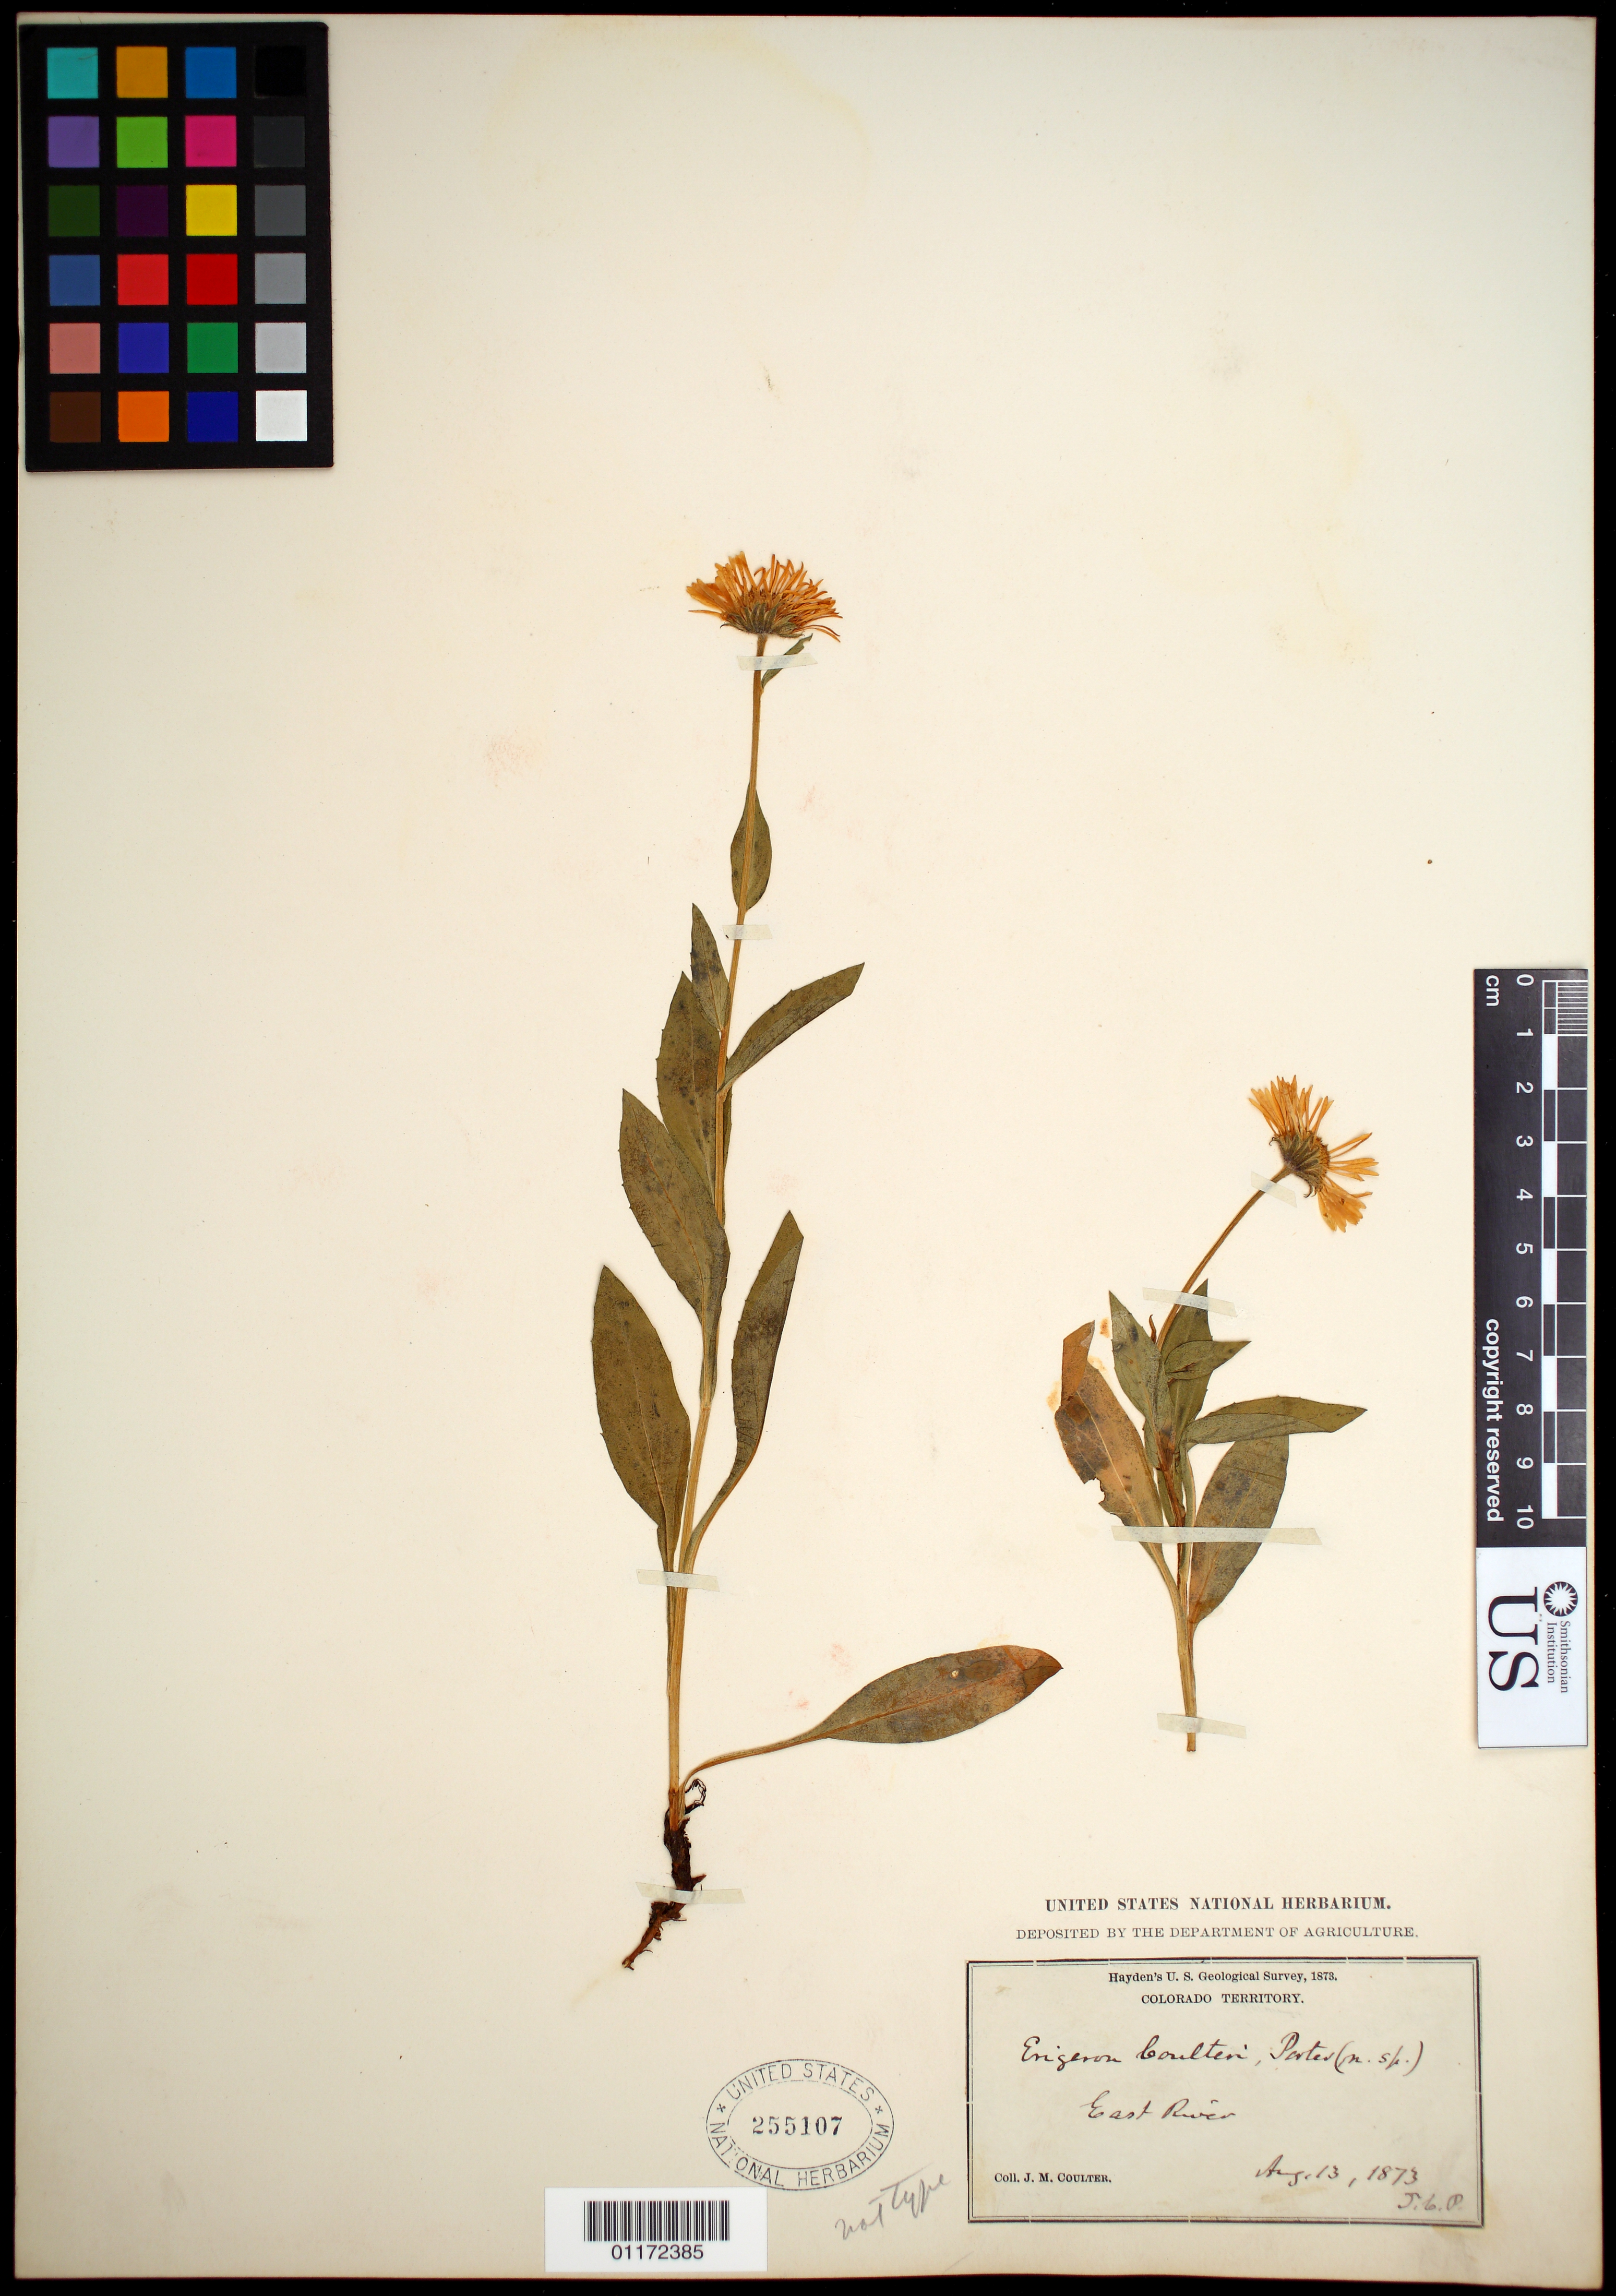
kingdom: Plantae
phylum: Tracheophyta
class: Magnoliopsida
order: Asterales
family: Asteraceae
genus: Erigeron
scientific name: Erigeron coulteri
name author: Porter in Porter & J.M. Coult.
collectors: J. M. Coulter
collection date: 1873-08-13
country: United States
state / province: Colorado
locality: East River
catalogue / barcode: US 255107